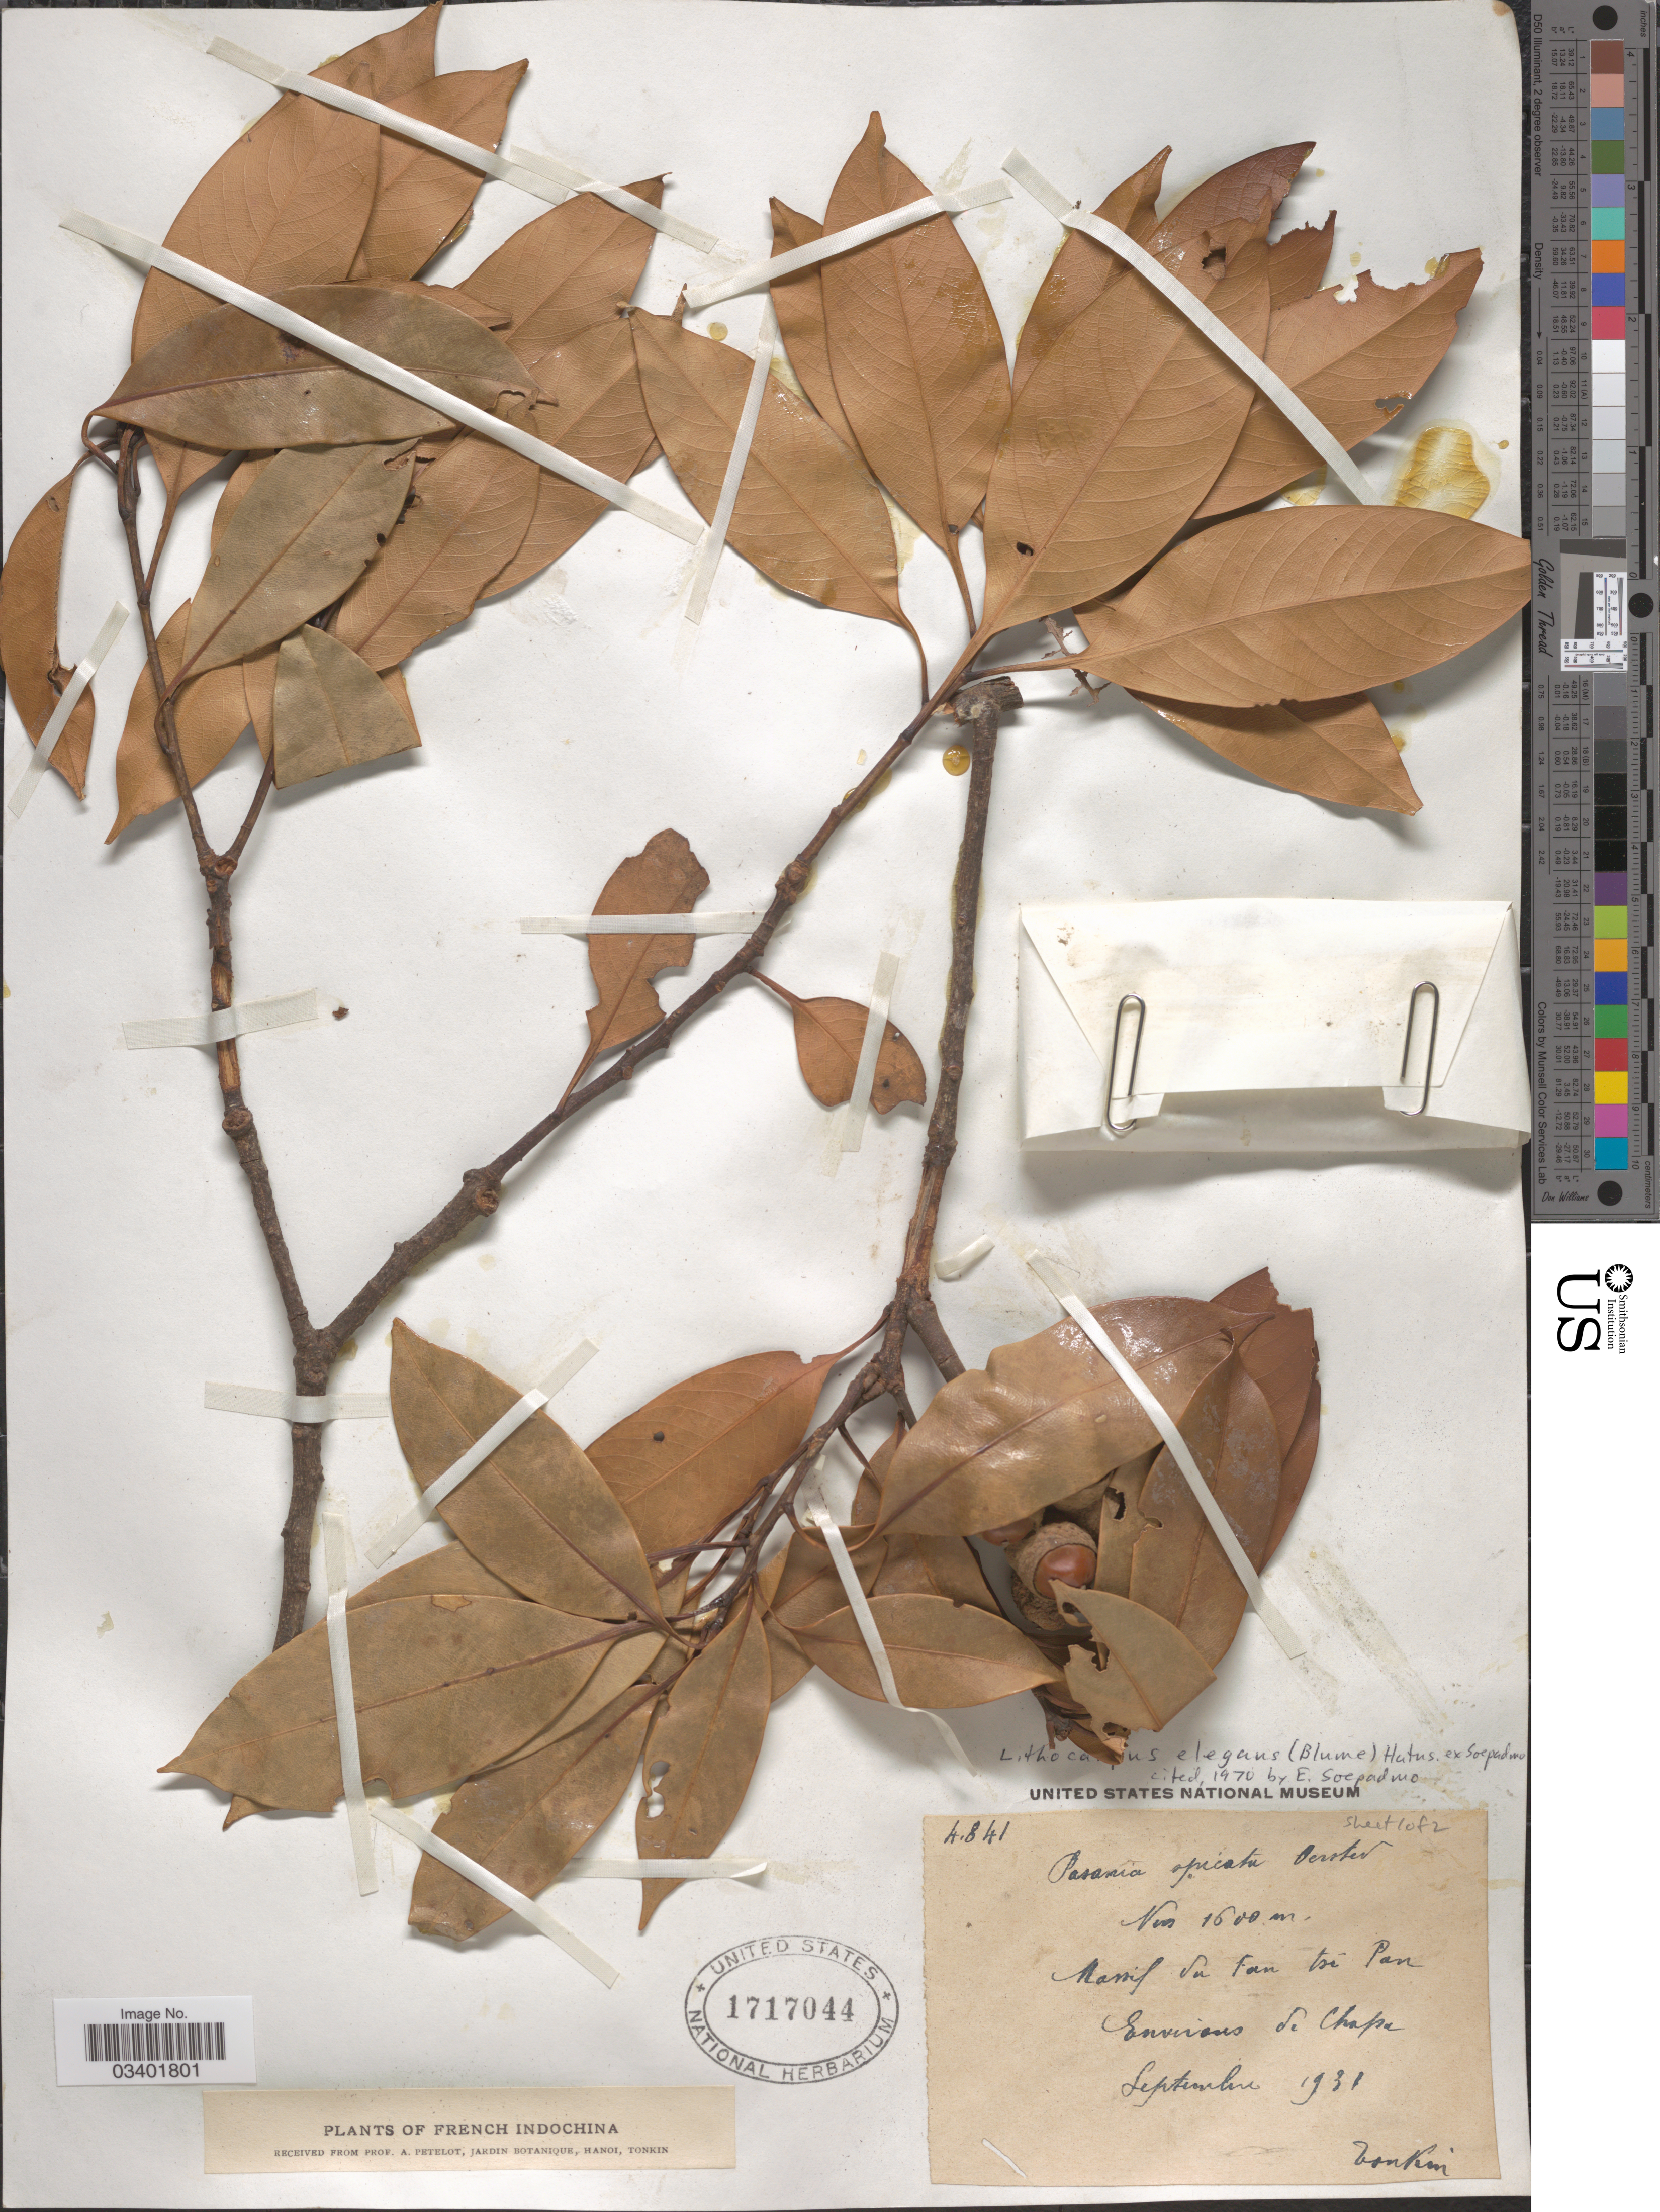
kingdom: Plantae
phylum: Tracheophyta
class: Magnoliopsida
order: Fagales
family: Fagaceae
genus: Lithocarpus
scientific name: Lithocarpus elegans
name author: (Blume) Hatus. ex Soepadmo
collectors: P. A. Pételot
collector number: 4841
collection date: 1931-09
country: Vietnam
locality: French Indochina. Massif du Fan tsi Pan, Environs de Chapa.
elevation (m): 1600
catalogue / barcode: US 1717044